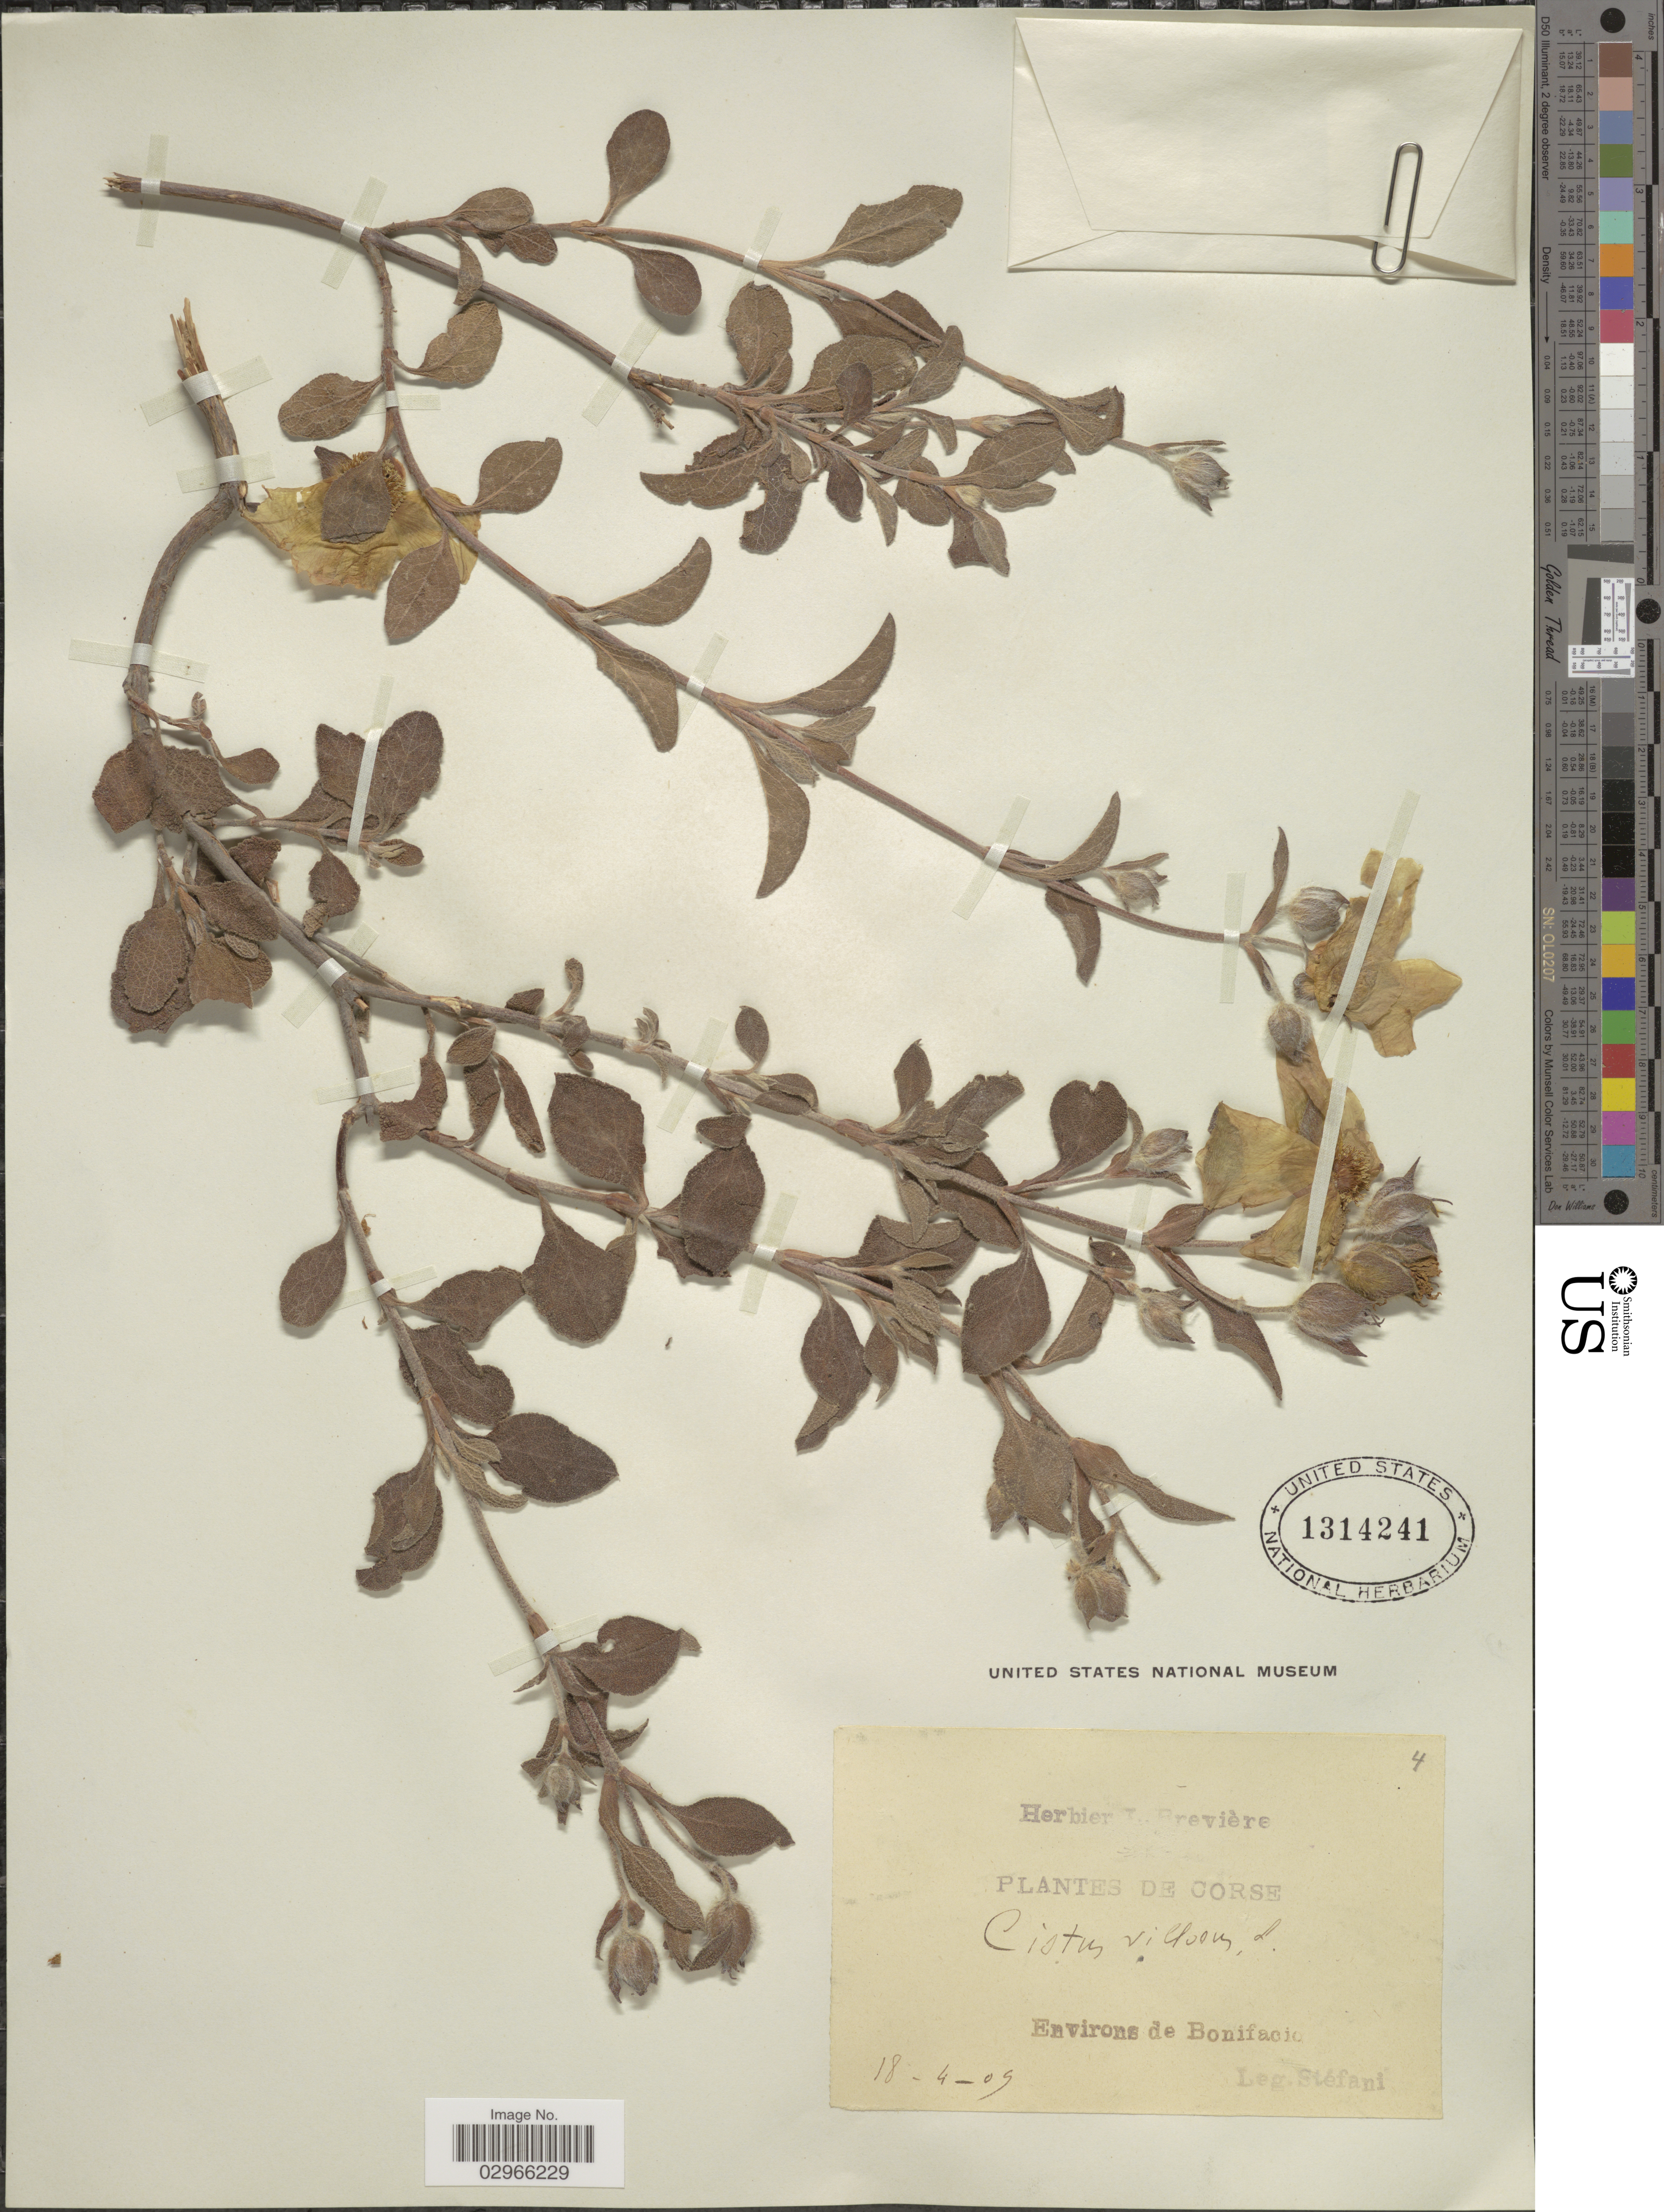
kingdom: Plantae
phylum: Tracheophyta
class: Magnoliopsida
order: Malvales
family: Cistaceae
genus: Cistus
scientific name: Cistus villosus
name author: L.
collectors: Stefani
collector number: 4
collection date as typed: Transcribed d/m/y: 18/4/9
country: France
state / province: Corsica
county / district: Corse-du-Sud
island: Corse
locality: De Corse. Environs de Bonifacio.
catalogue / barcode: US 1314241